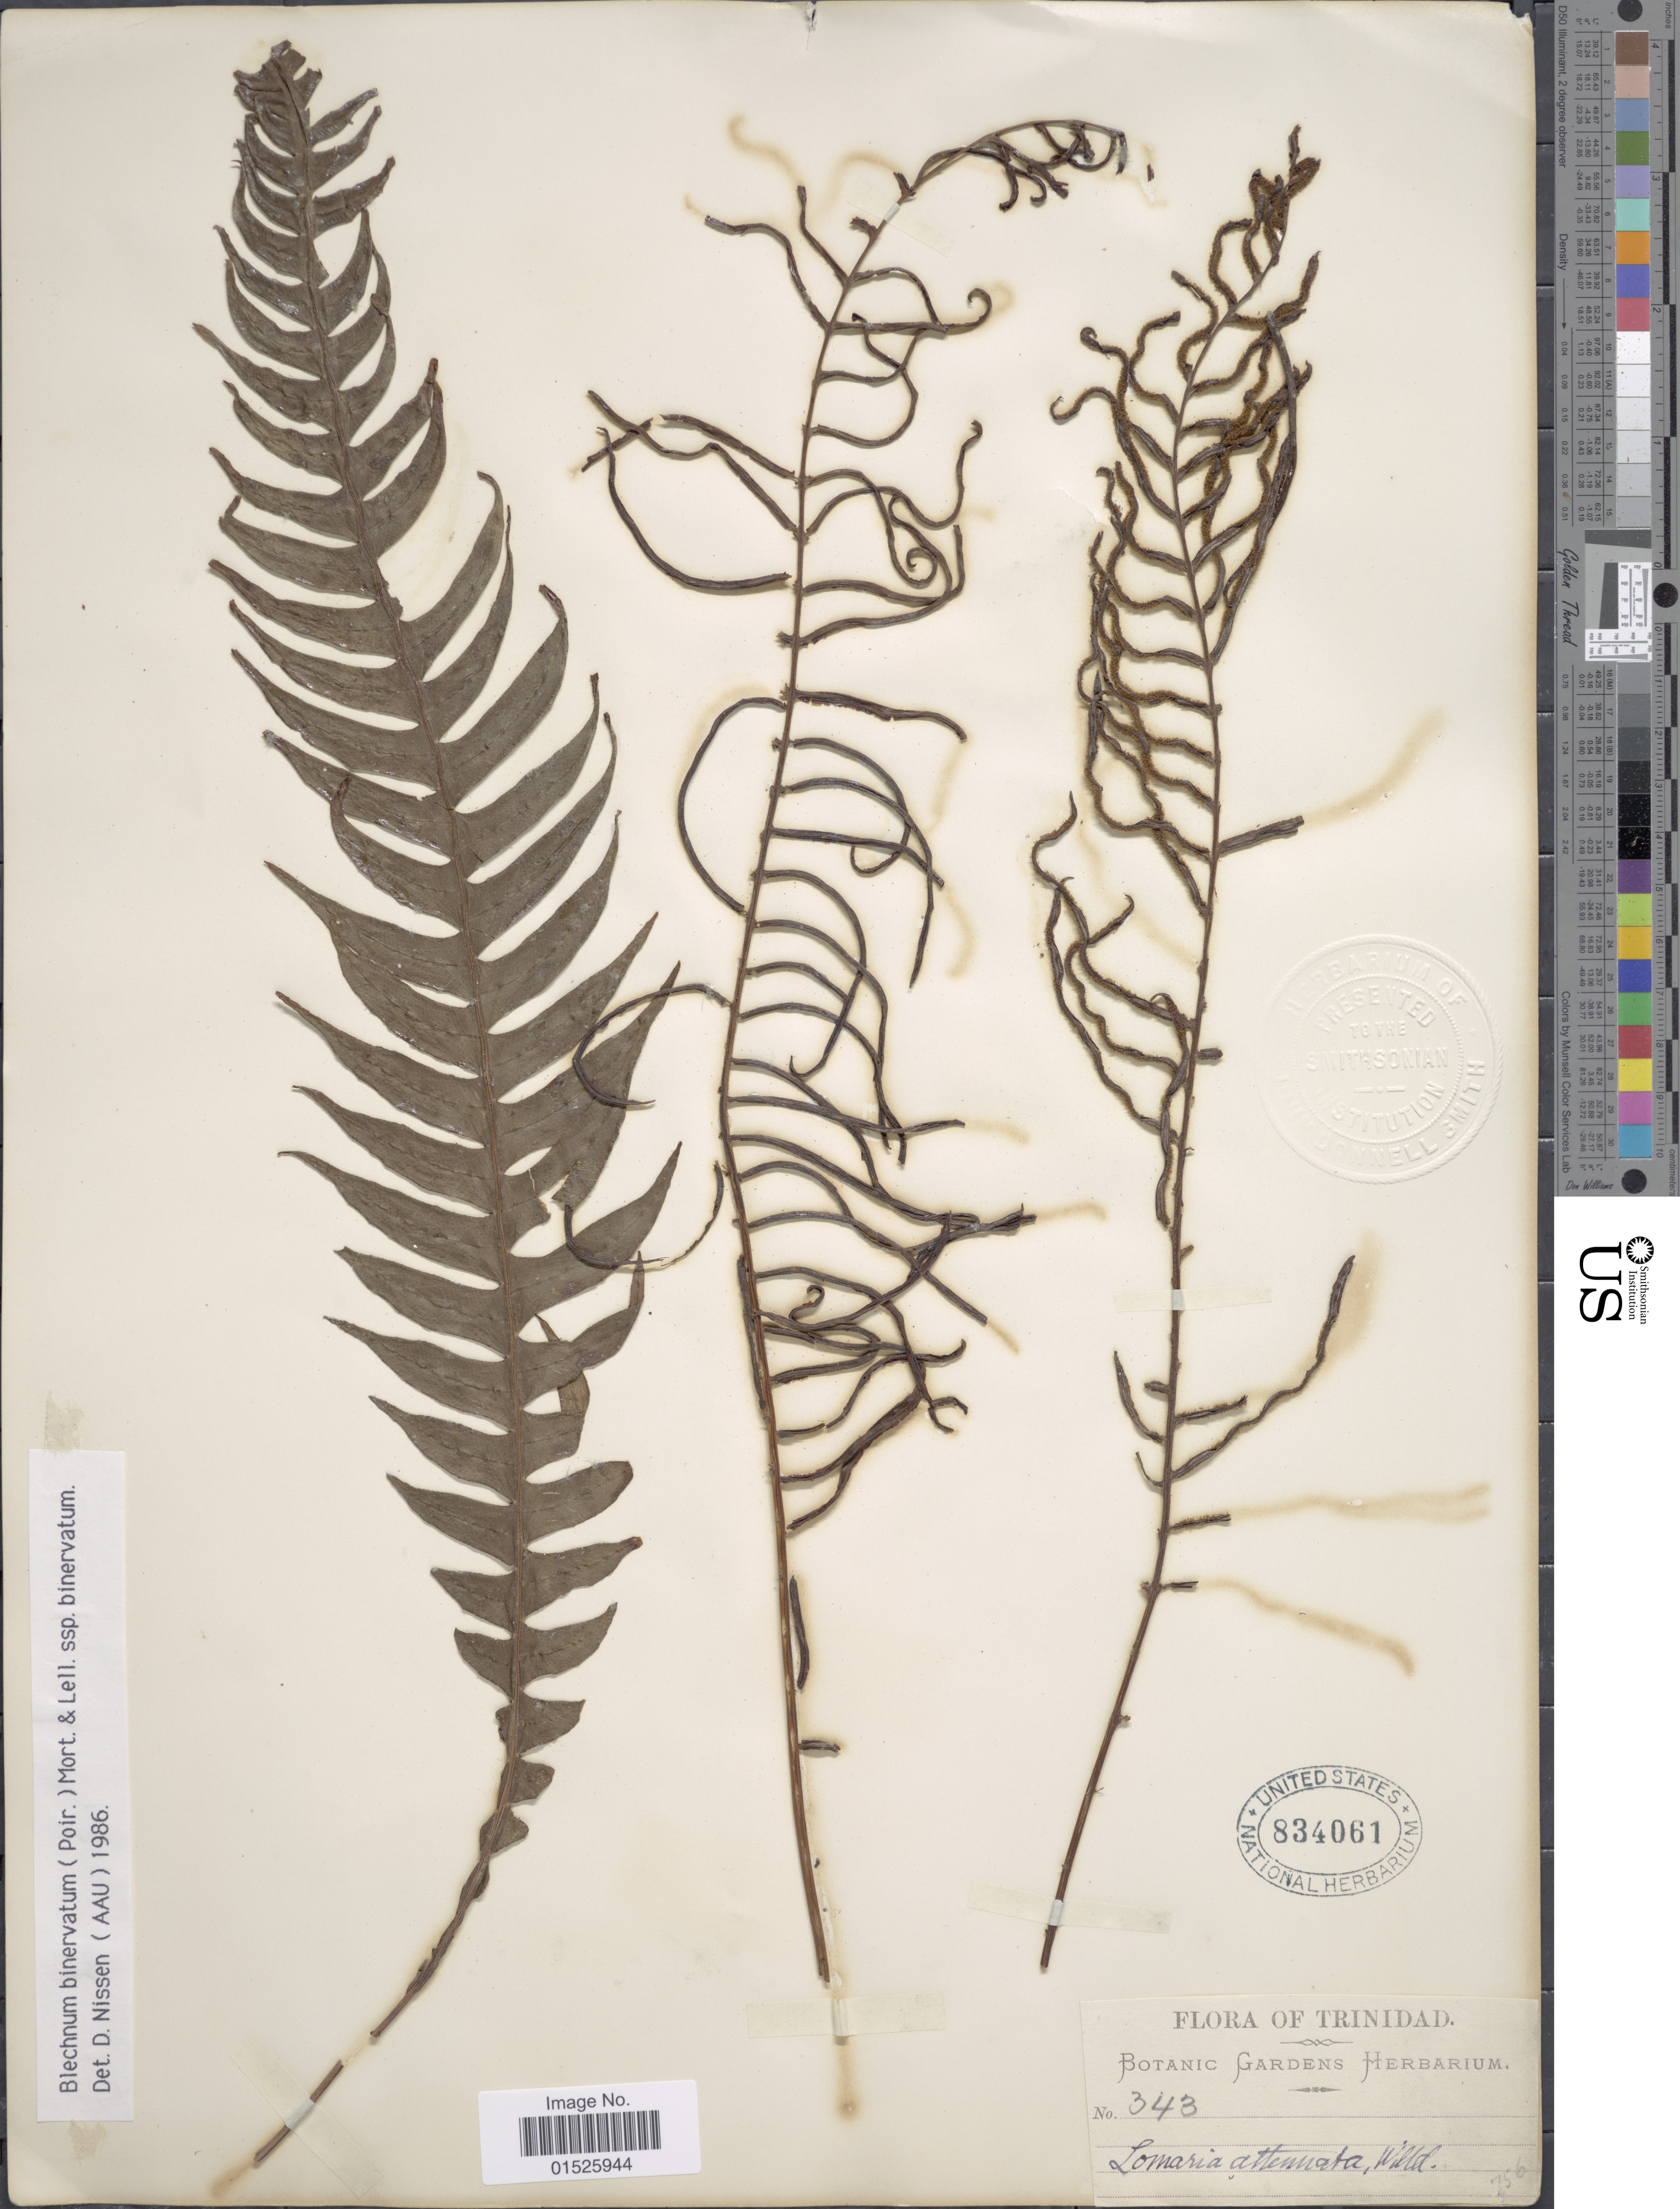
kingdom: Plantae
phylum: Tracheophyta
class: Polypodiopsida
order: Polypodiales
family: Blechnaceae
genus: Blechnum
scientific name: Blechnum fragile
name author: (Liebm.) C.V. Morton & Lellinger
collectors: Botanic Gardens Herbarium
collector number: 343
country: Trinidad and Tobago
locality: Trinidad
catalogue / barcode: US 834061